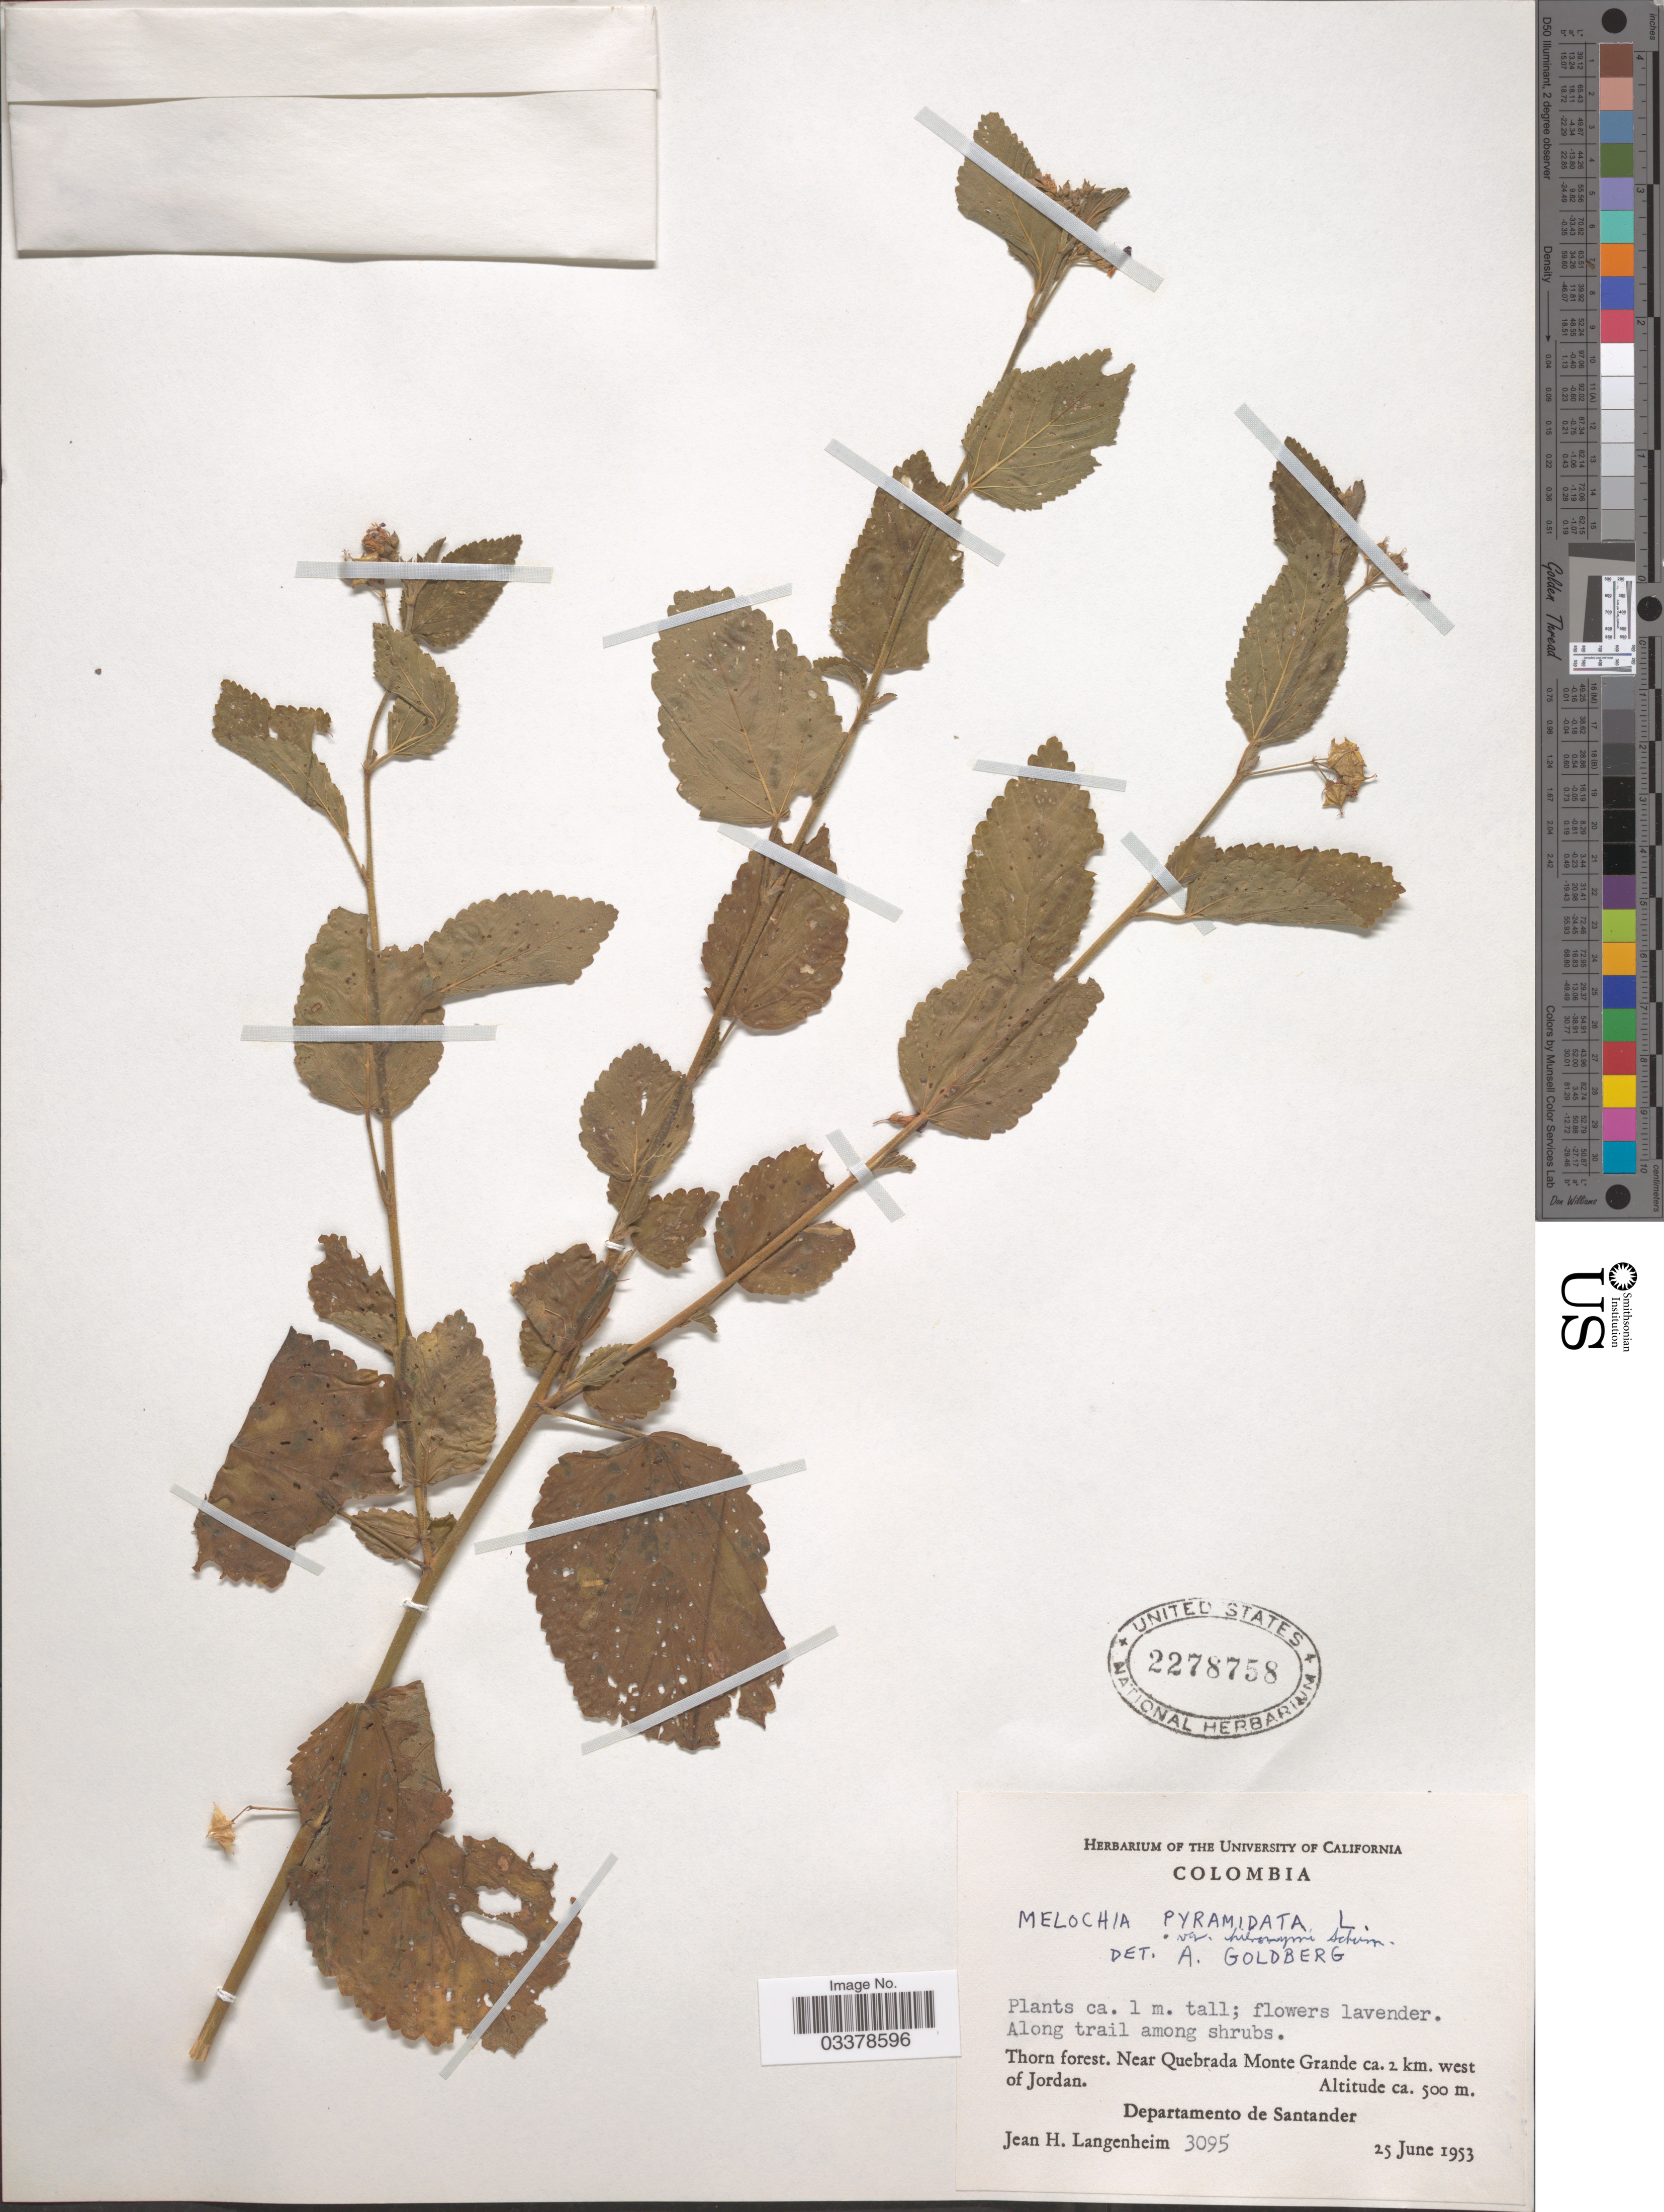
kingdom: Plantae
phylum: Tracheophyta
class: Magnoliopsida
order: Malvales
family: Malvaceae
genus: Melochia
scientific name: Melochia pyramidata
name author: L.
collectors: J. H. Langenheim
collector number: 3095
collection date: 1953-06-25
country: Colombia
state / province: Santander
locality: Thorn forest. Near Quebrada Monte Grande ca 2 km. west of Jordan. Departamento de Santander.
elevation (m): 500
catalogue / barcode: US 2278758